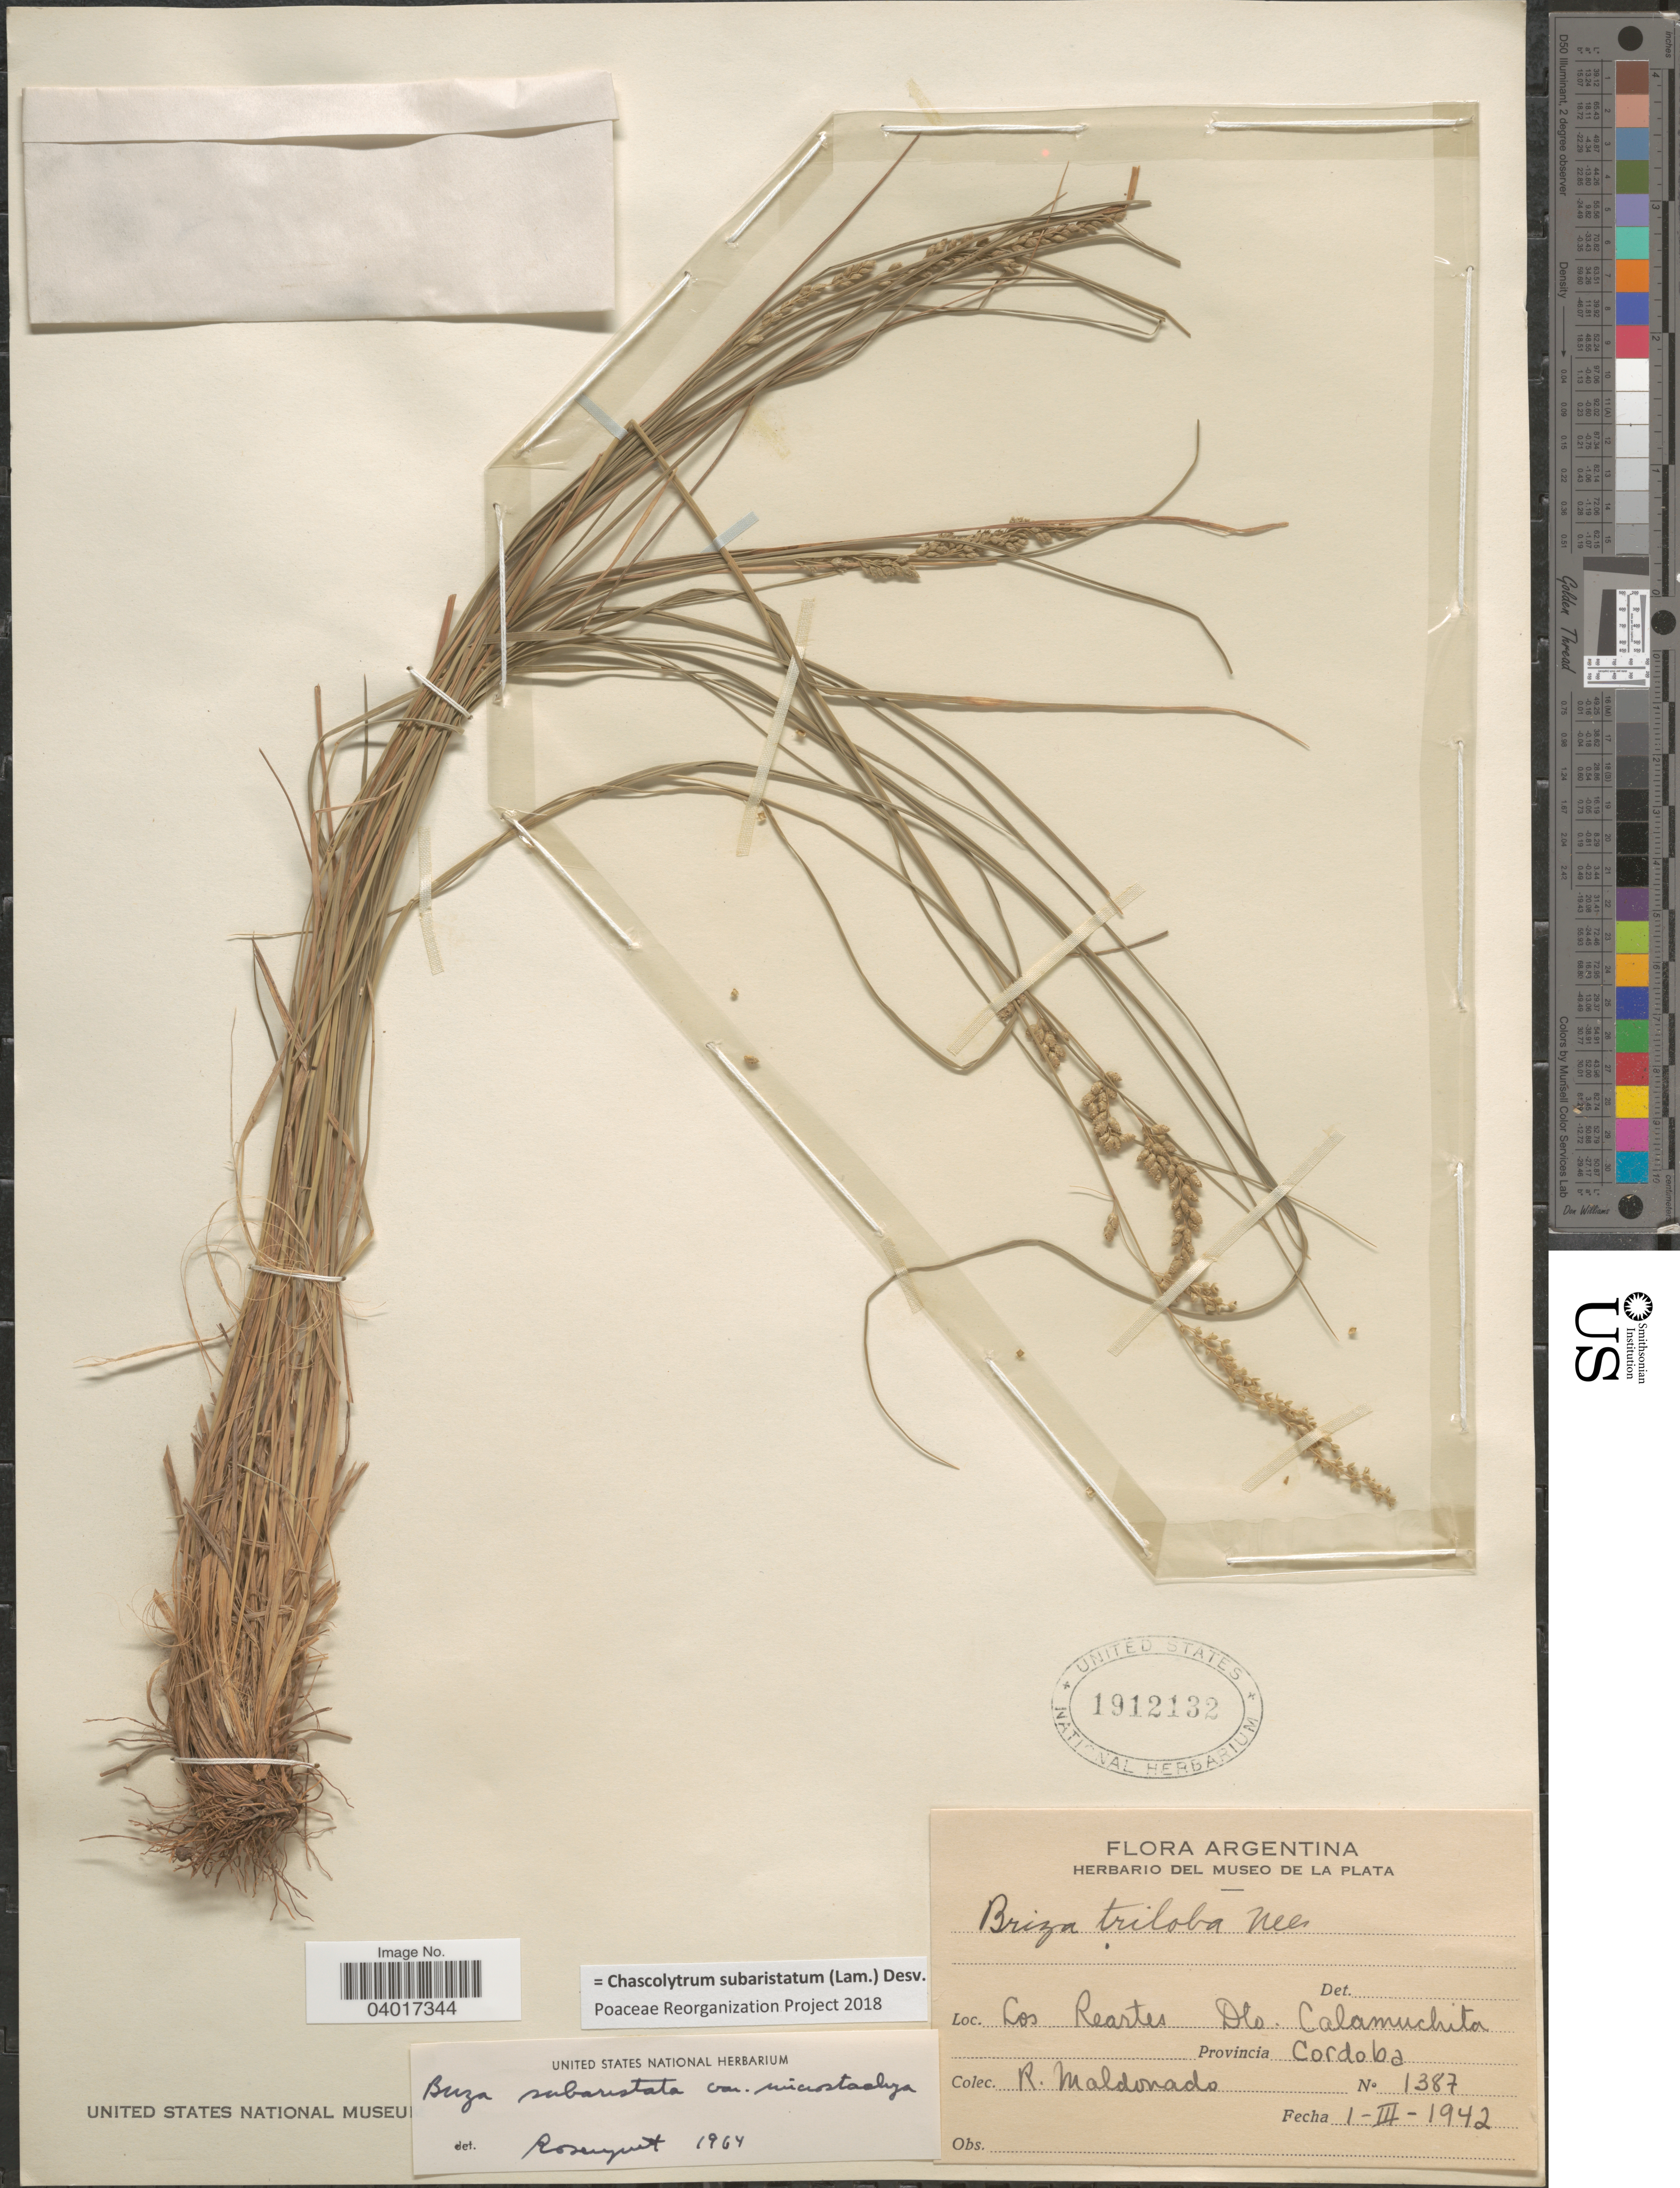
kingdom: Plantae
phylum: Tracheophyta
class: Liliopsida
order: Poales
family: Poaceae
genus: Chascolytrum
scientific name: Chascolytrum subaristatum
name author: (Lam.) Desv.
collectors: R. Maldonado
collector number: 1387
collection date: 1942-03-01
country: Argentina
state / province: Cordoba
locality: Los Reartes Dto. Calamuchita.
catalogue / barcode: US 1912132